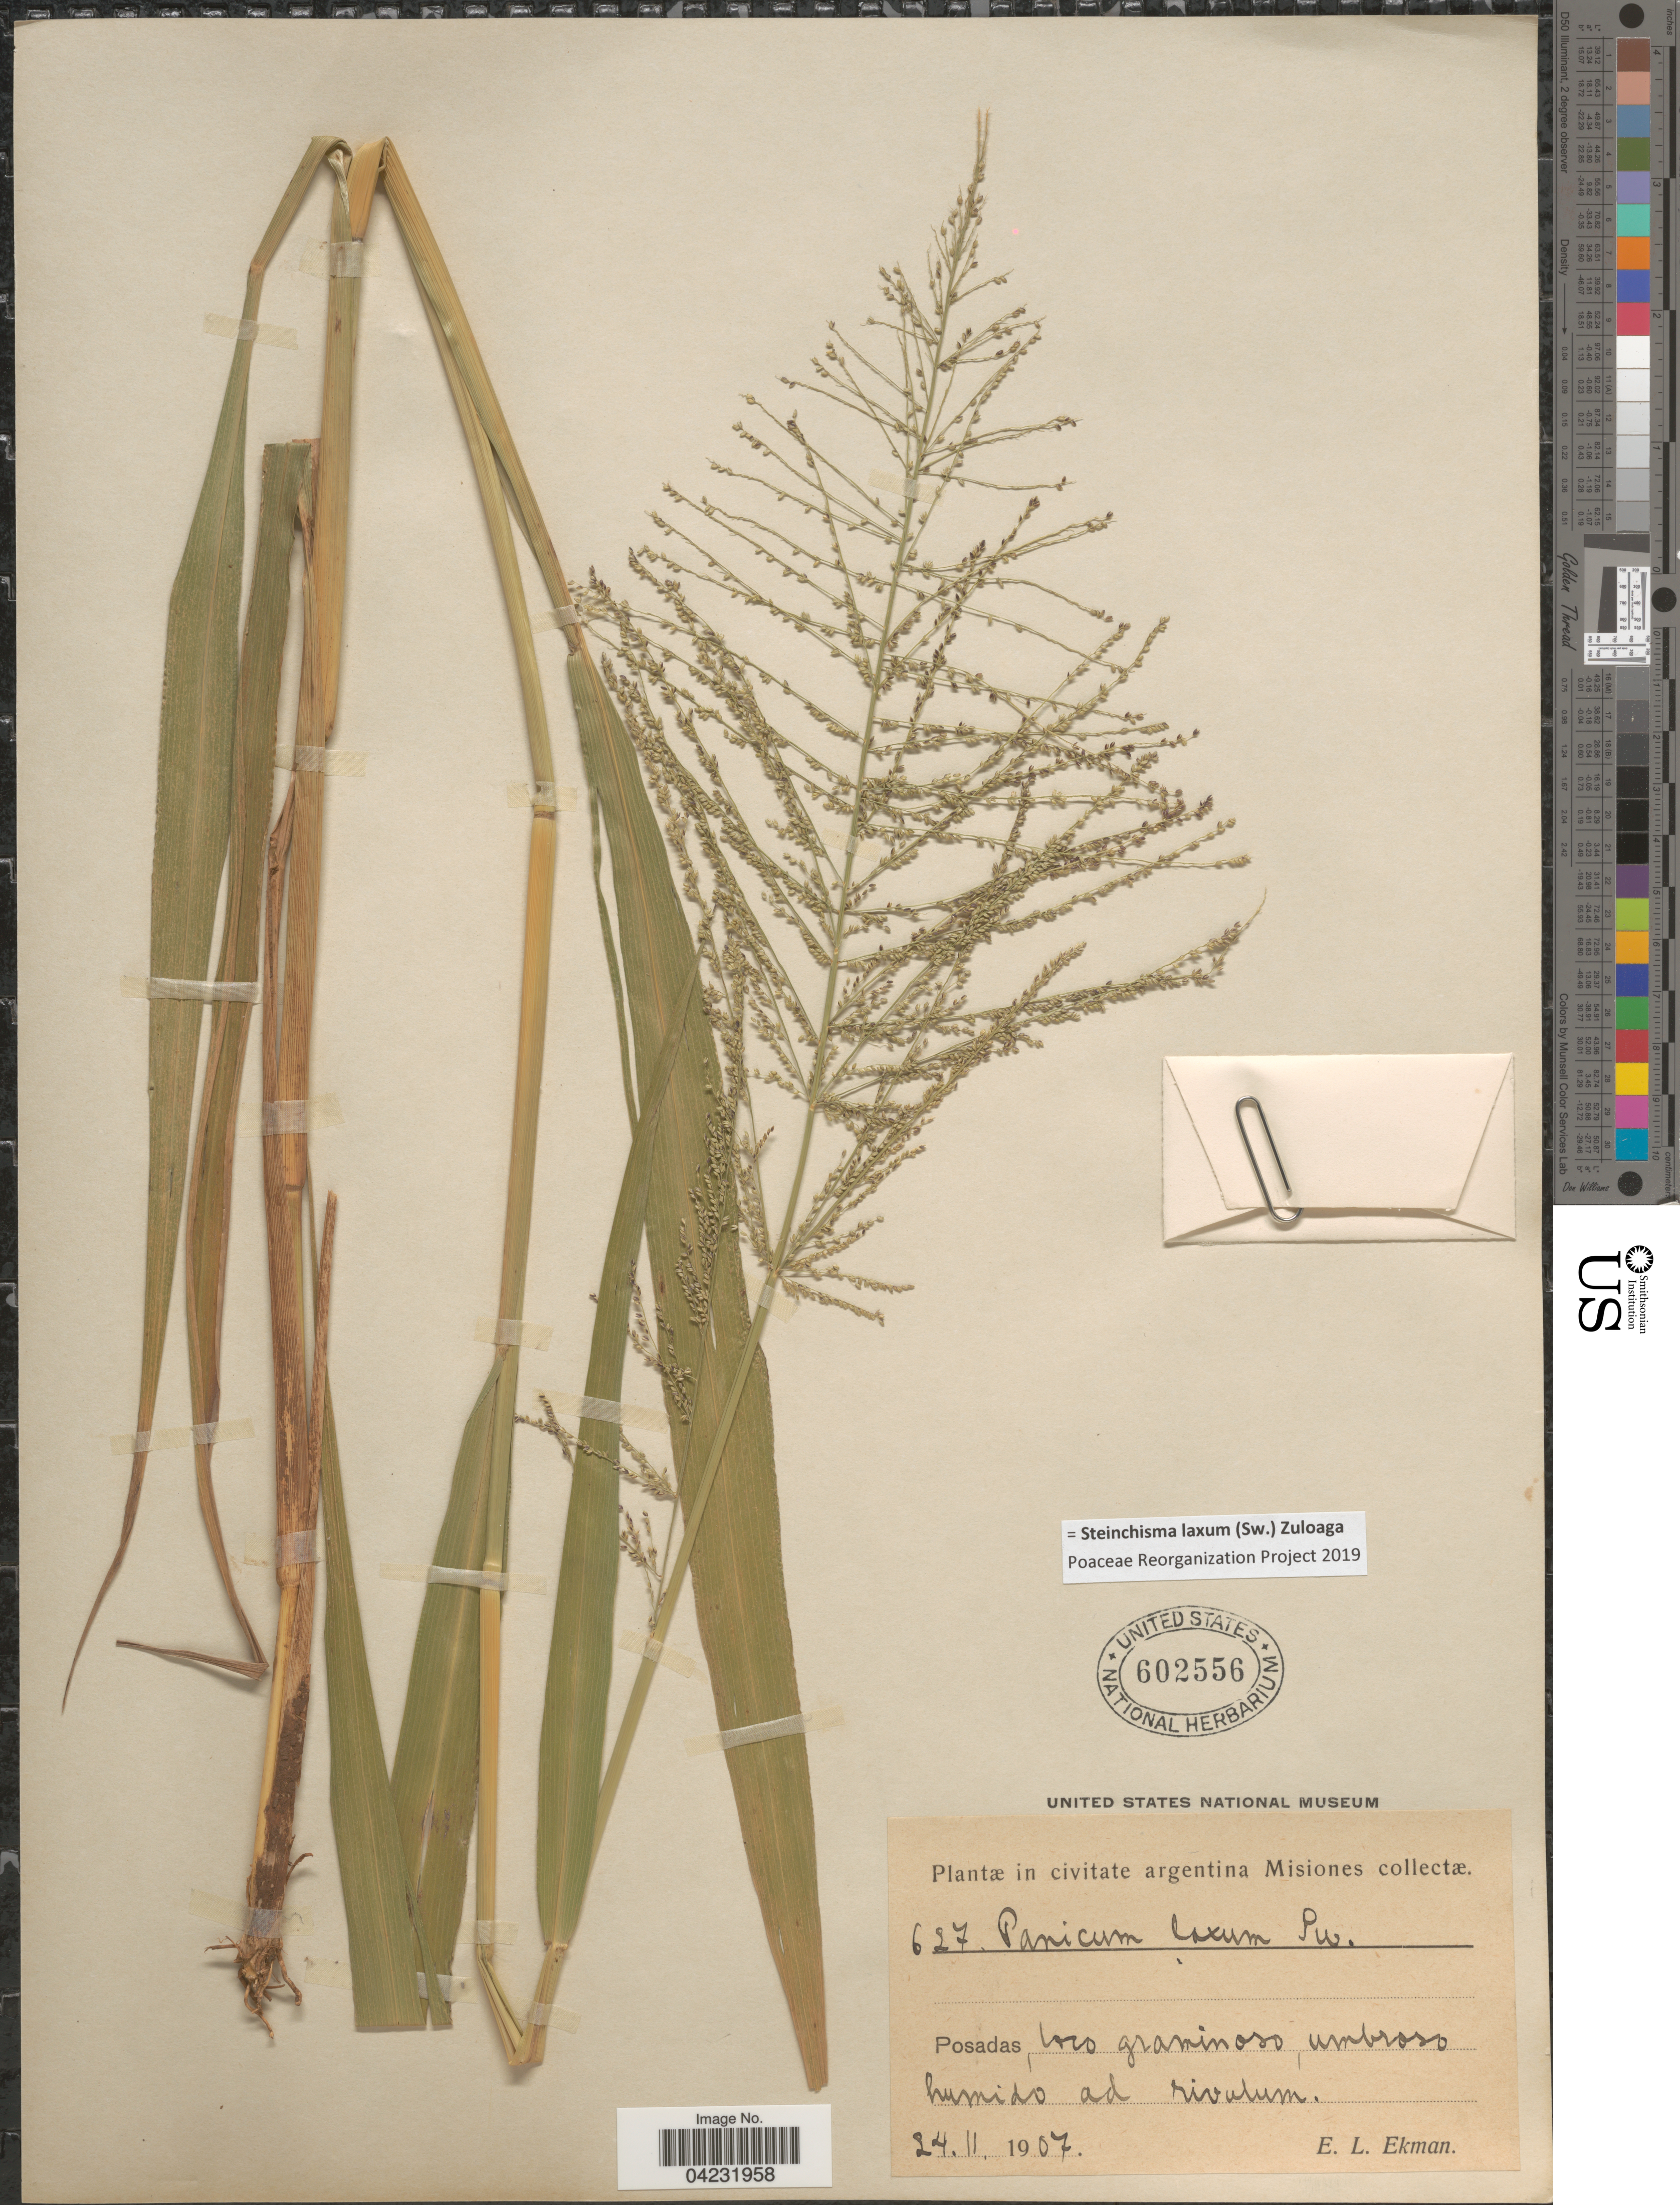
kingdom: Plantae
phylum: Tracheophyta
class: Liliopsida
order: Poales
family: Poaceae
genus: Steinchisma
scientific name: Steinchisma laxum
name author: (Sw.) Zuloaga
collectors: E. L. Ekman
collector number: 627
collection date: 1907-11-24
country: Argentina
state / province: Misiones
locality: Civitate. Posadas, loco graminoso, umbroso humido ad rivulum.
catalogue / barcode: US 602556